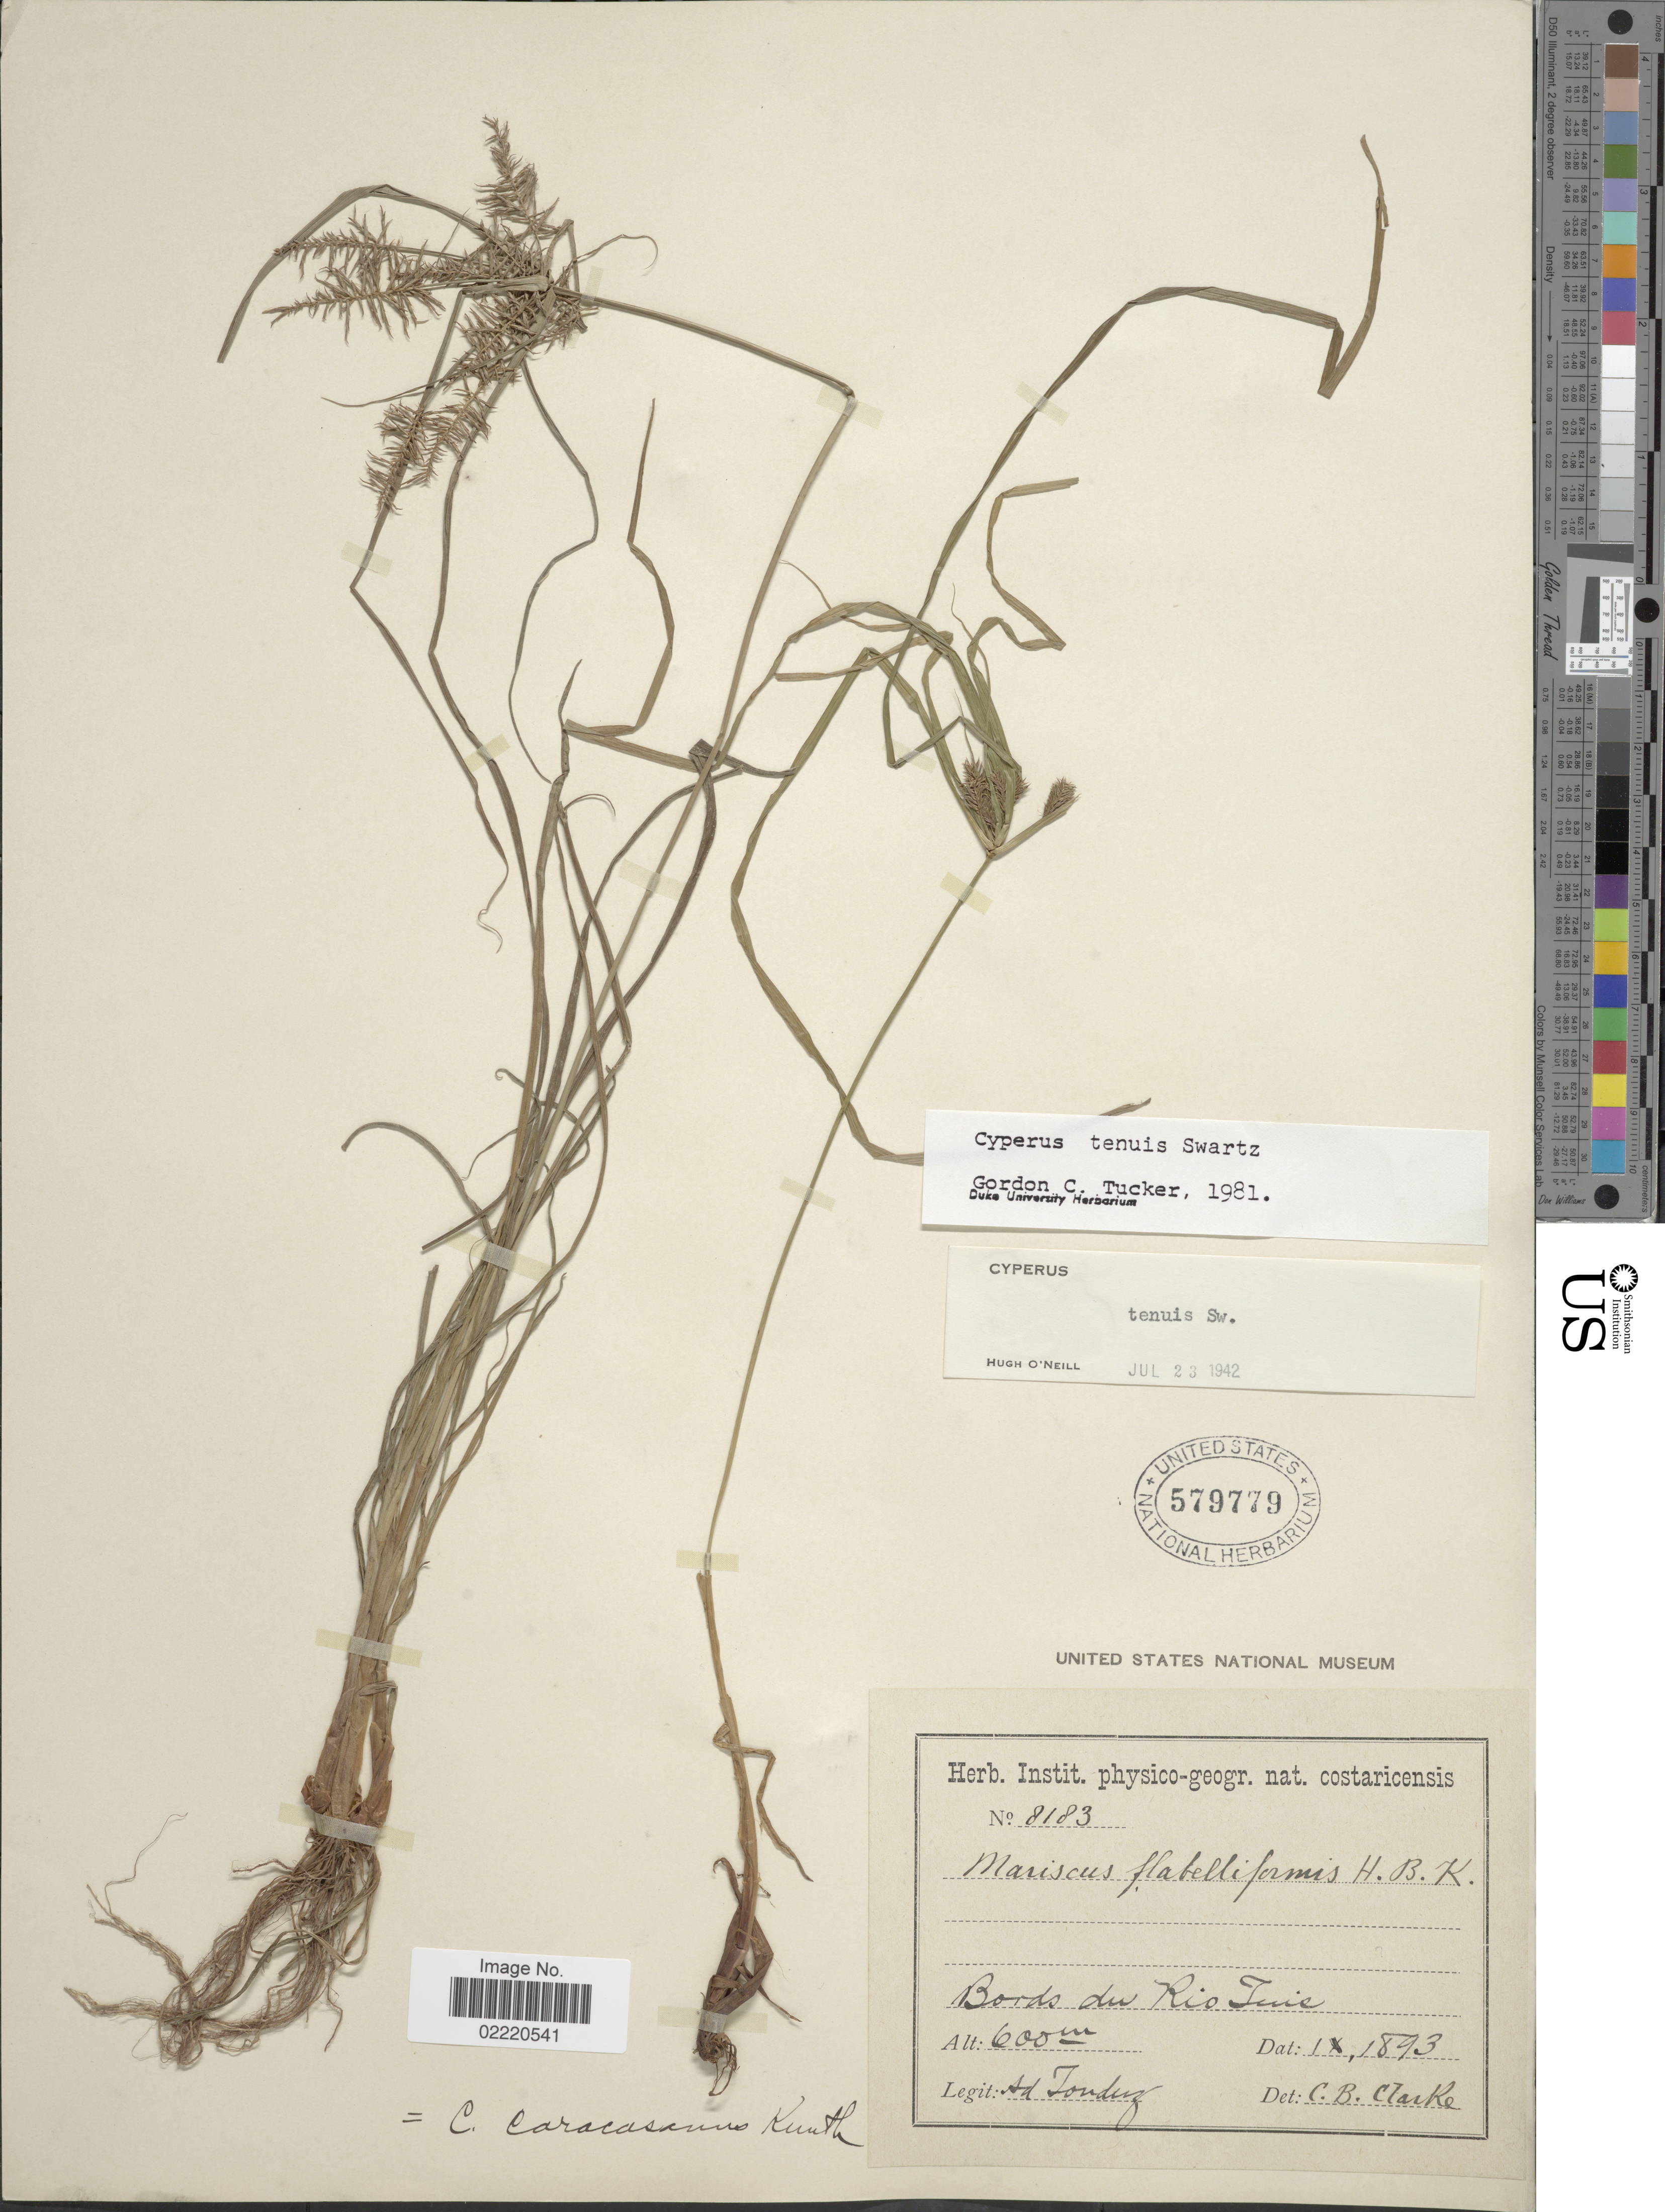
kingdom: Plantae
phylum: Tracheophyta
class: Liliopsida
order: Poales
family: Cyperaceae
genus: Cyperus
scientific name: Cyperus tenuis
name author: Sw.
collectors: A. Tonduz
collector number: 8183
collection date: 1893-09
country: Costa Rica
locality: Bords du Rio Tuis.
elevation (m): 600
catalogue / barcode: US 579779